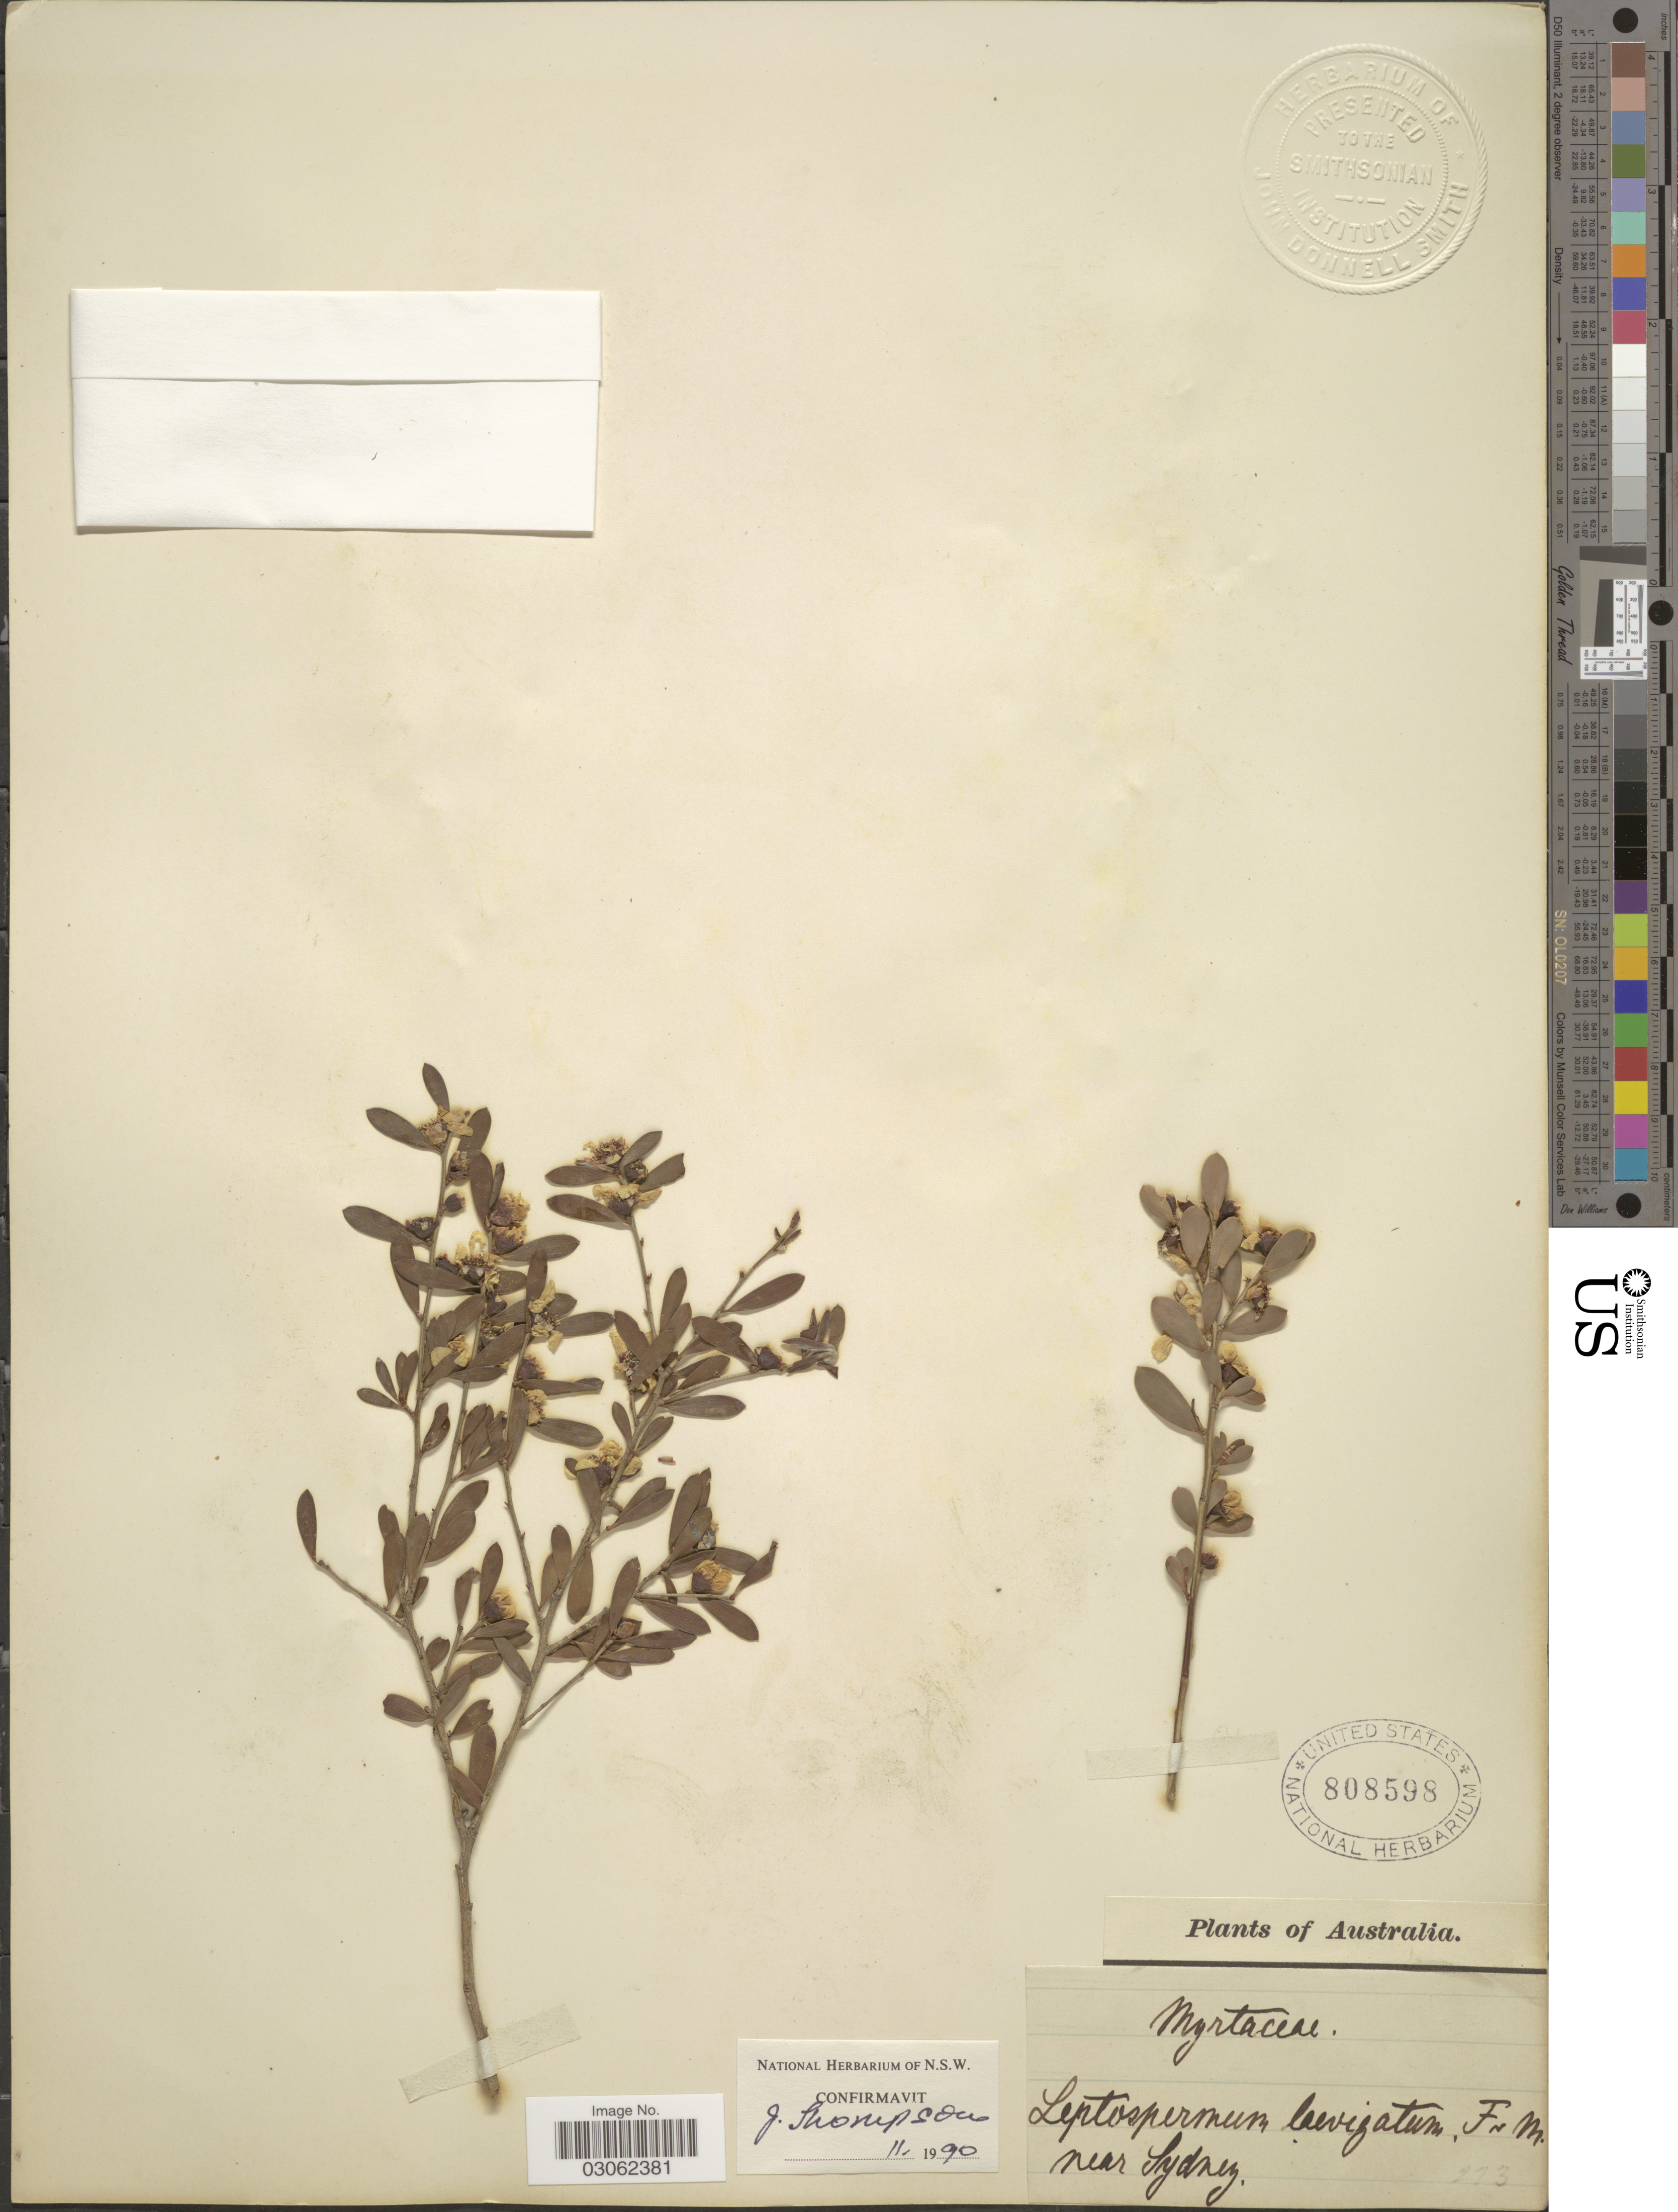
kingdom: Plantae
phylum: Tracheophyta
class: Magnoliopsida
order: Myrtales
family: Myrtaceae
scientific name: Gaudium laevigatum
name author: (Gaertn.) P.G. Wilson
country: Australia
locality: Near Sydney.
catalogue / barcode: US 808598